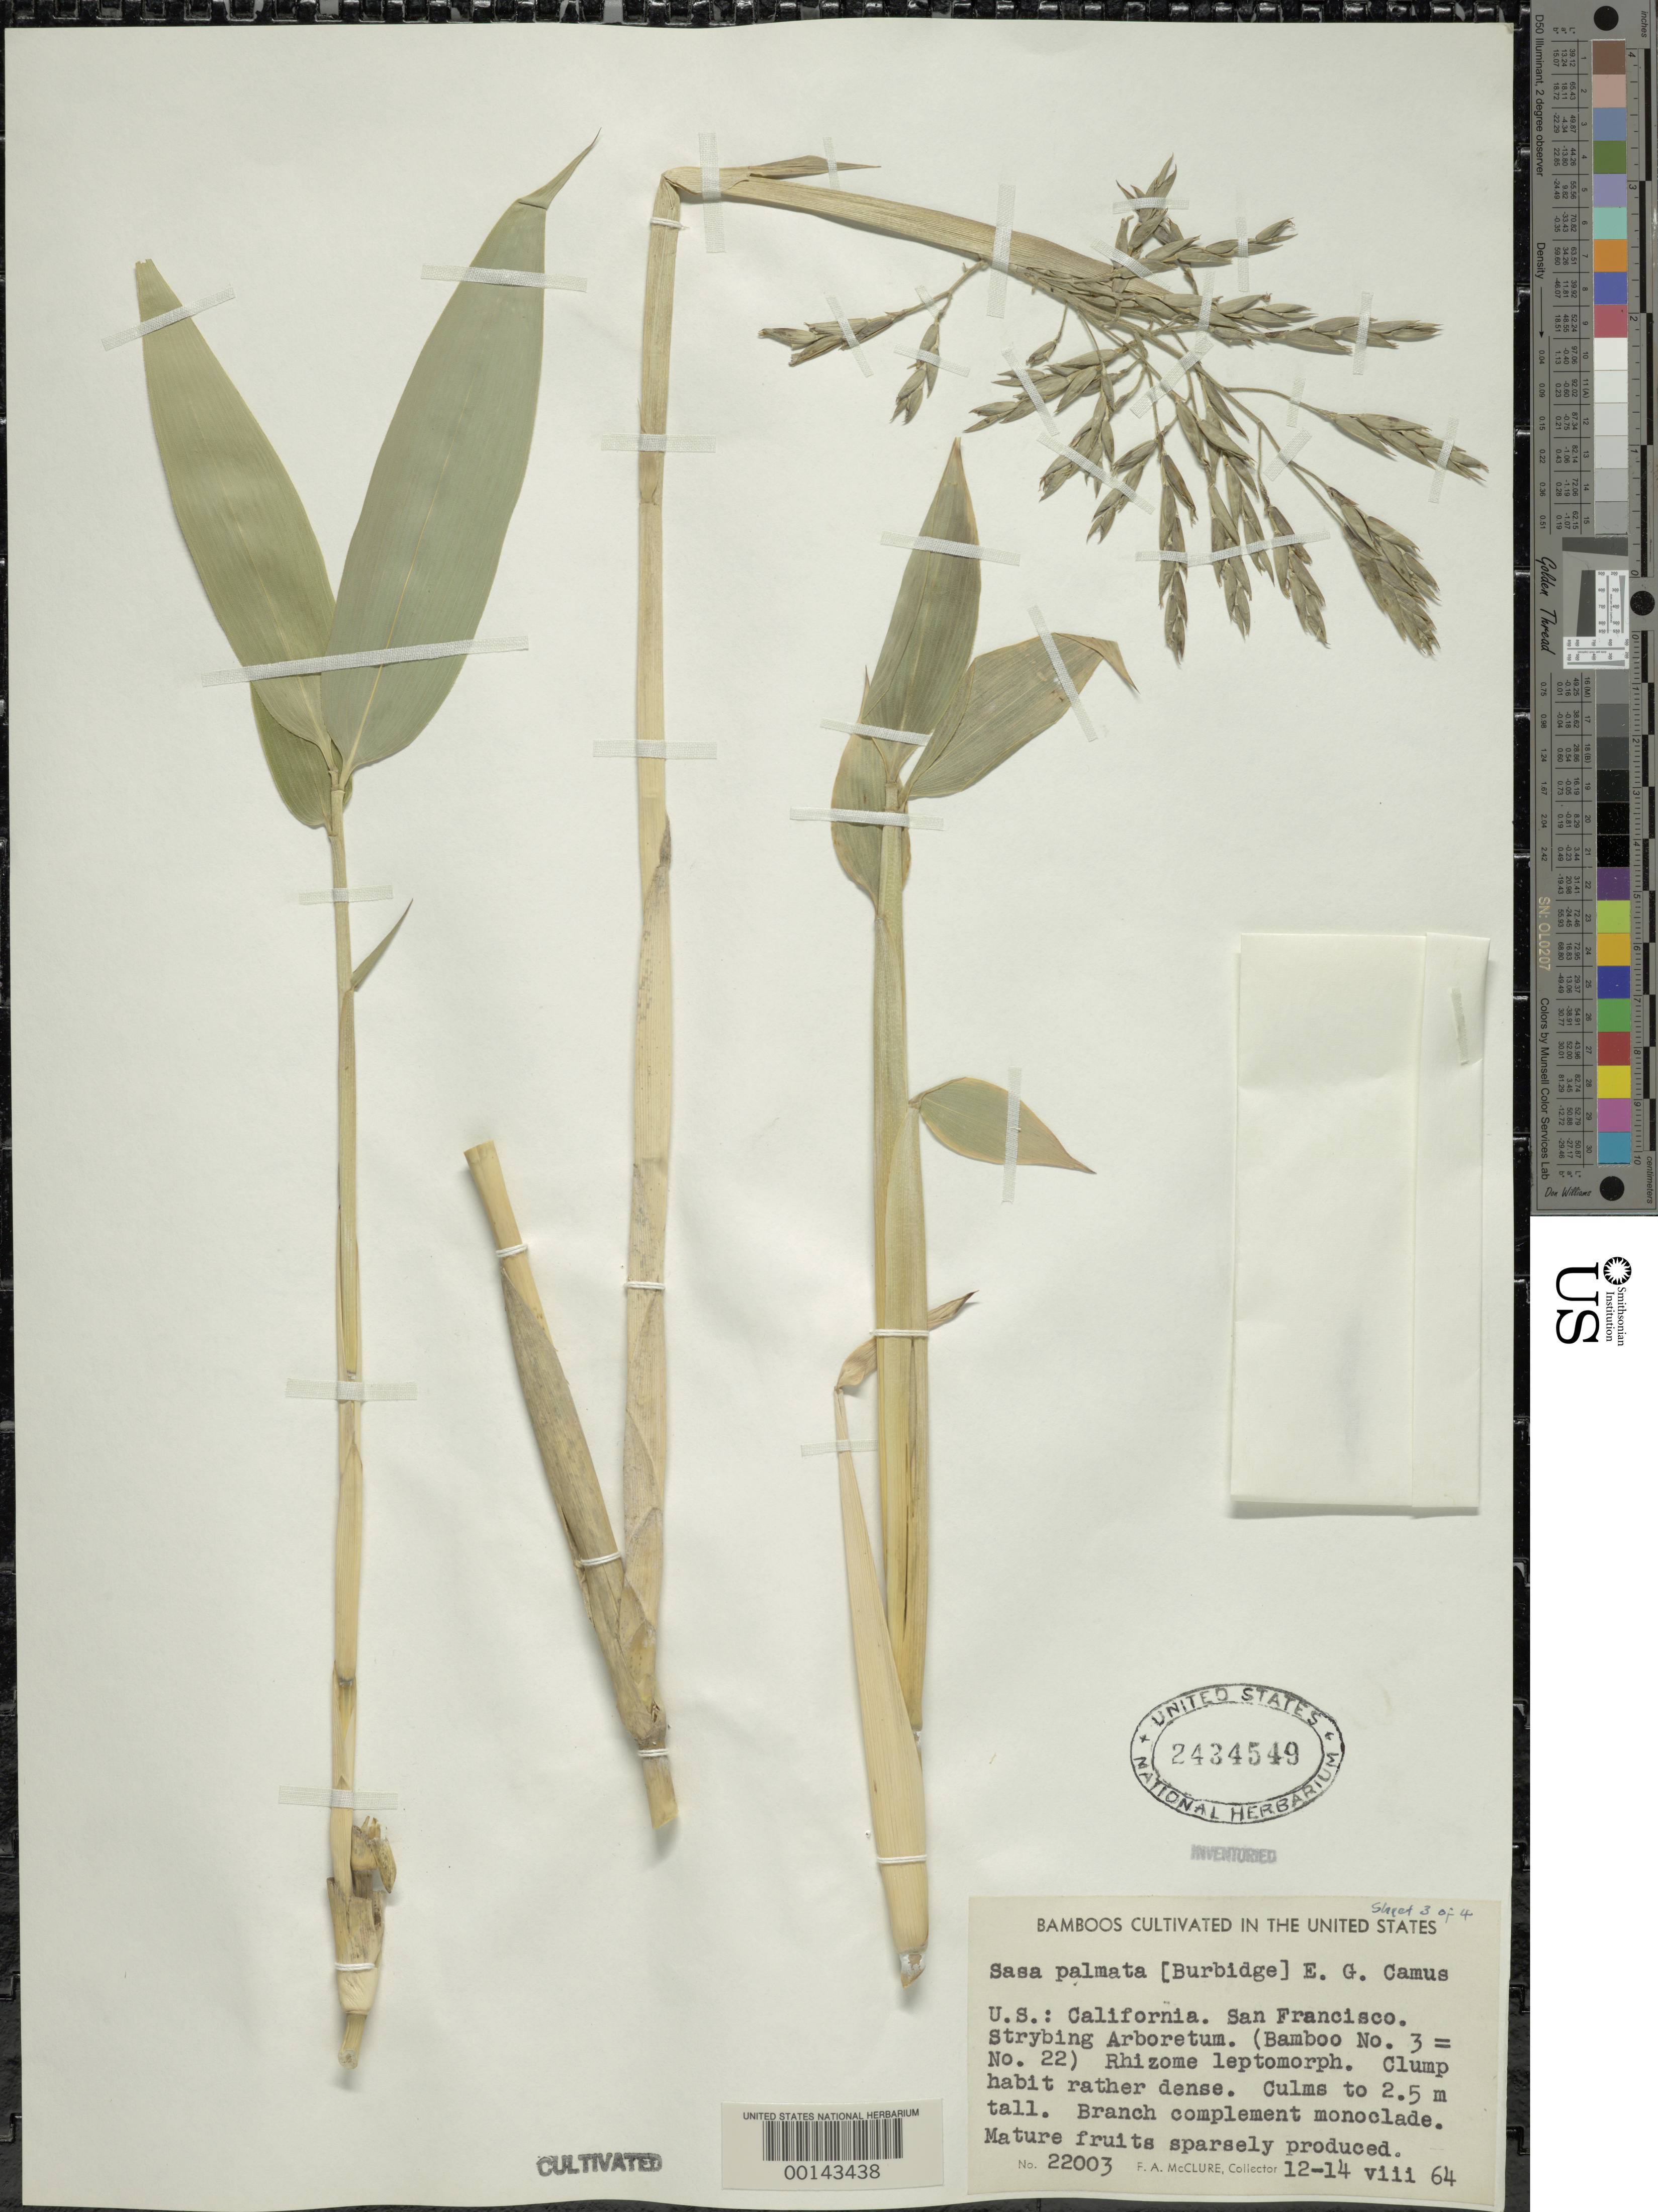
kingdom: Plantae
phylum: Tracheophyta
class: Liliopsida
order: Poales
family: Poaceae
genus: Sasa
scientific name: Sasa palmata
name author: (hort. ex Burb.) E.G. Camus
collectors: F. A. McClure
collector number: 22003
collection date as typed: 12 Aug 1964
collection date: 1964-08-12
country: United States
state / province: California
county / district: San Francisco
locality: San francisco, strybing arboretum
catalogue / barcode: US 2434549